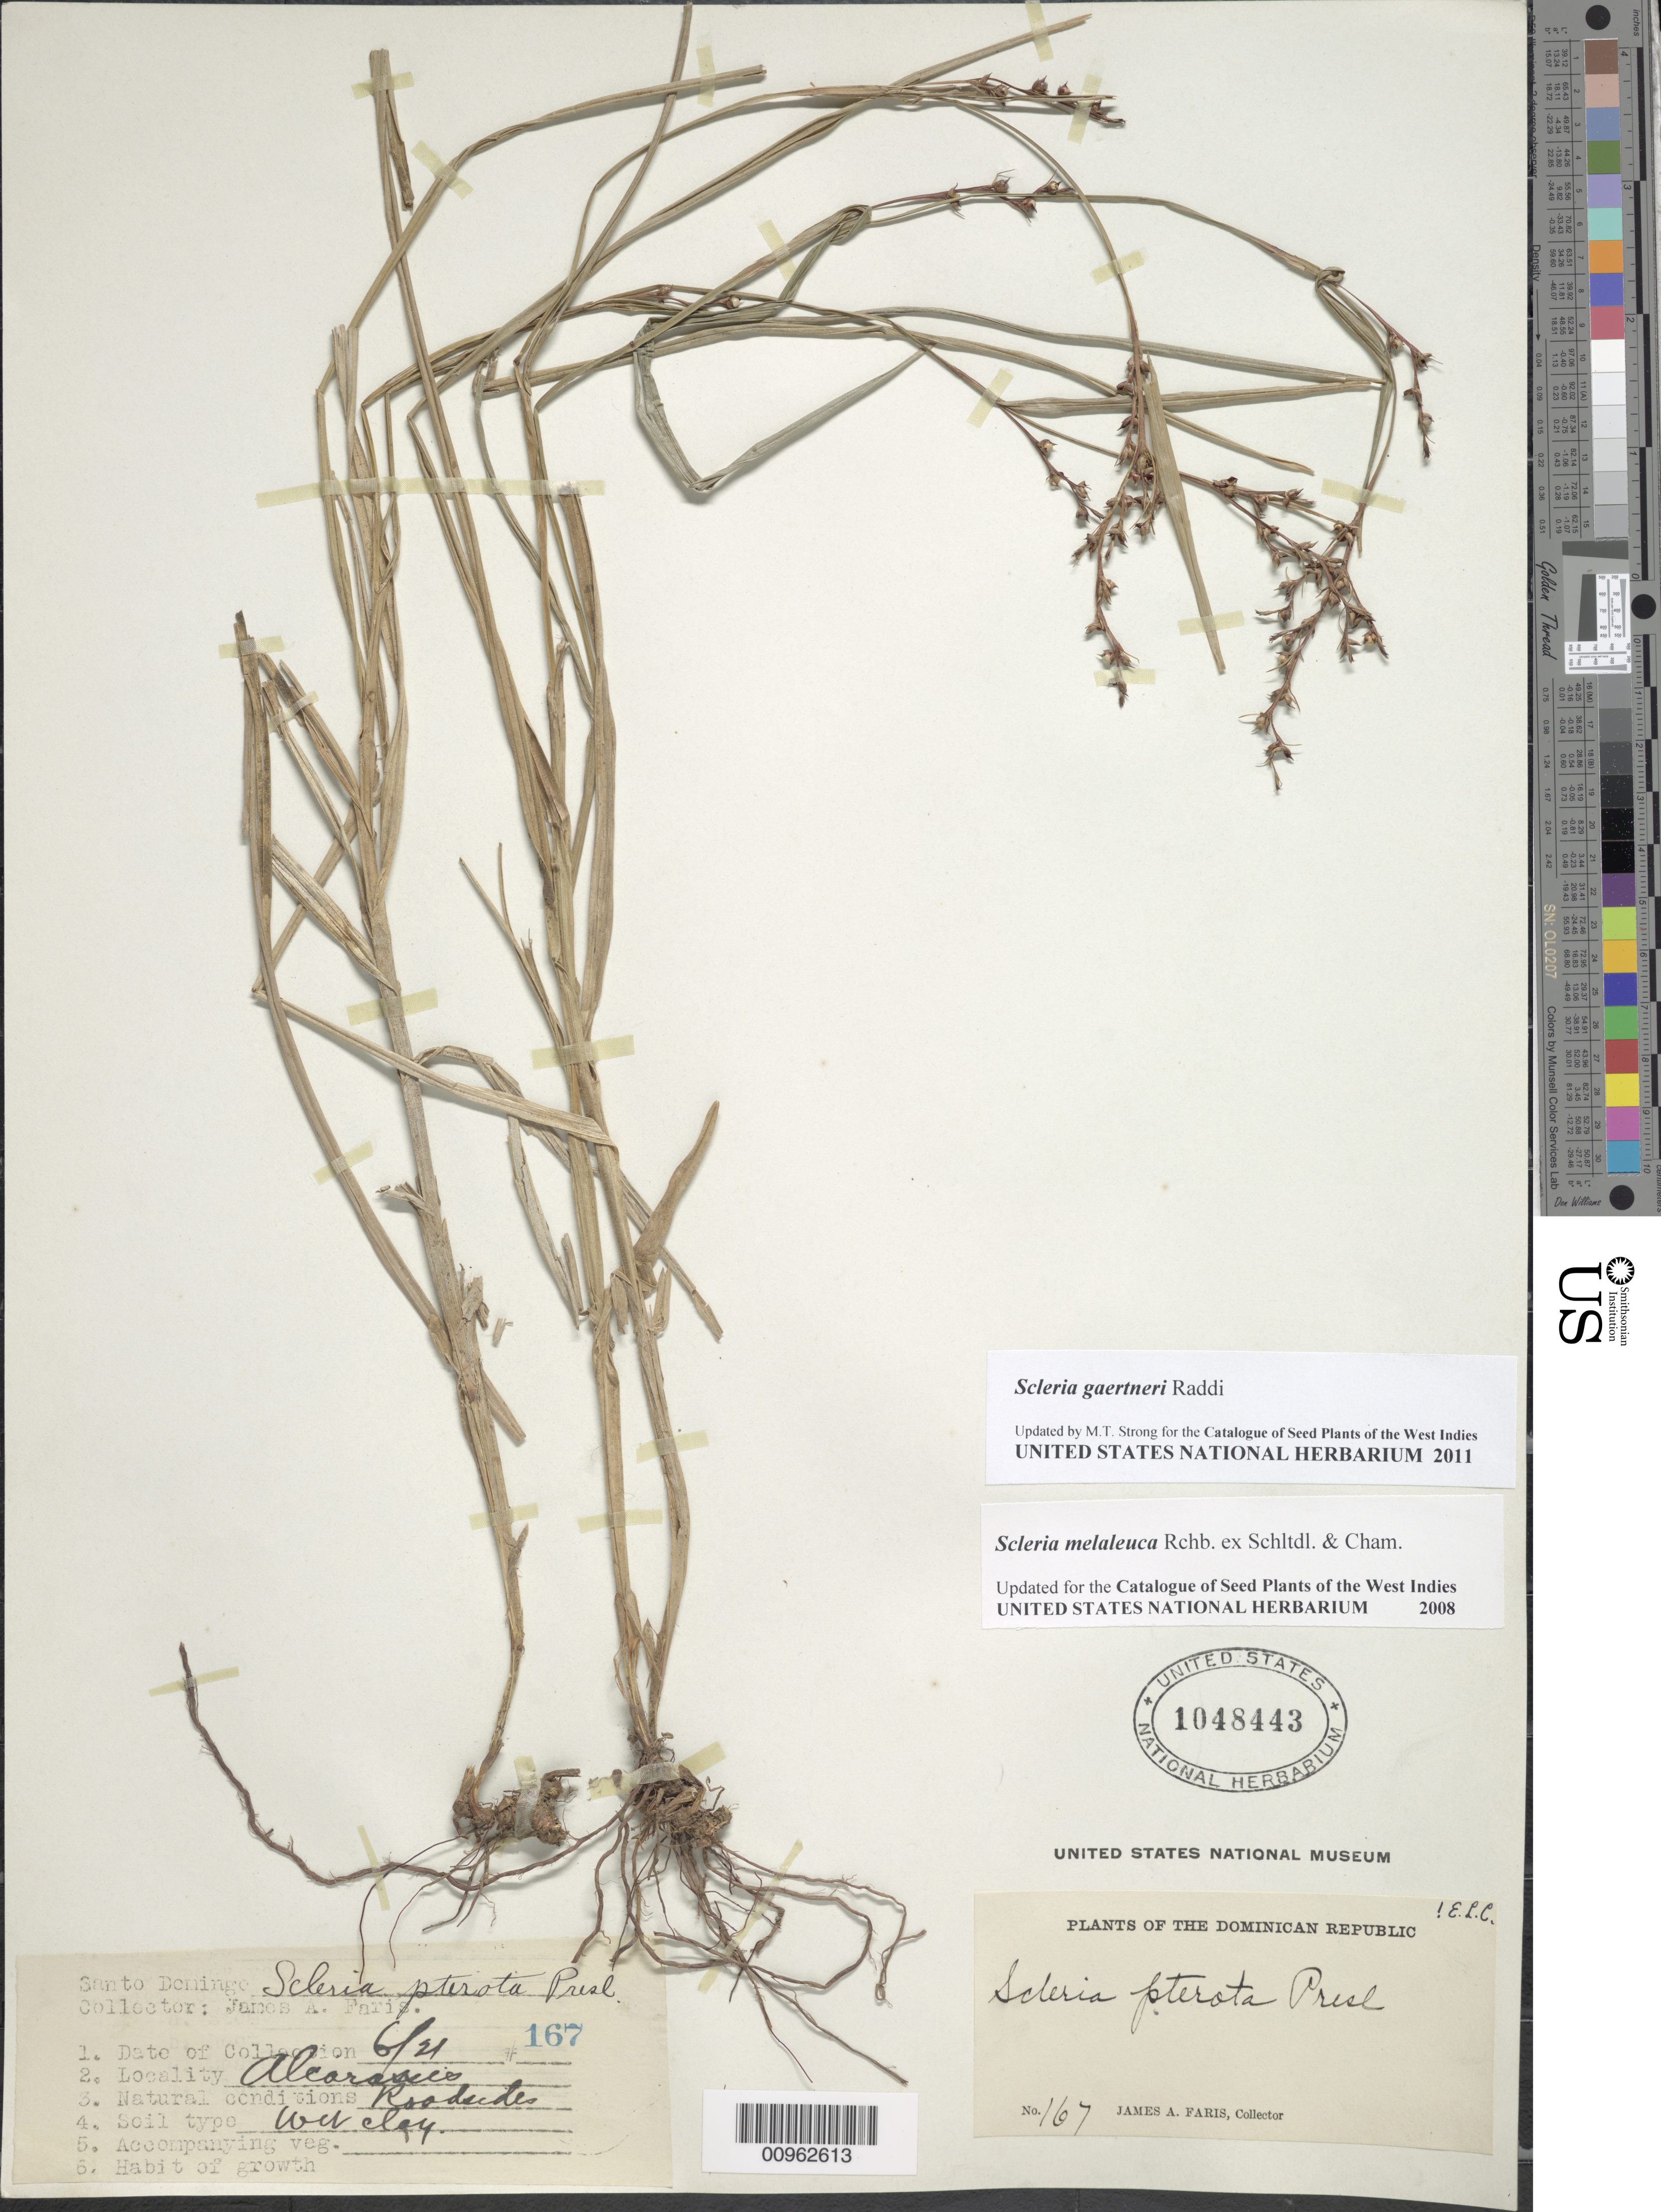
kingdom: Plantae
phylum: Tracheophyta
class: Liliopsida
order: Poales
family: Cyperaceae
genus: Scleria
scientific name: Scleria gaertneri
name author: Raddi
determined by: Strong, M. T., (US), Smithsonian Institution - National Museum of Natural History (UNITED STATES)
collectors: J. Faris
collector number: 167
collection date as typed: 21 Jun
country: Dominican Republic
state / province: San Cristóbal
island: Hispaniola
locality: "Alcaraseco"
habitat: Roadsides in wet clay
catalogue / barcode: US 1048443